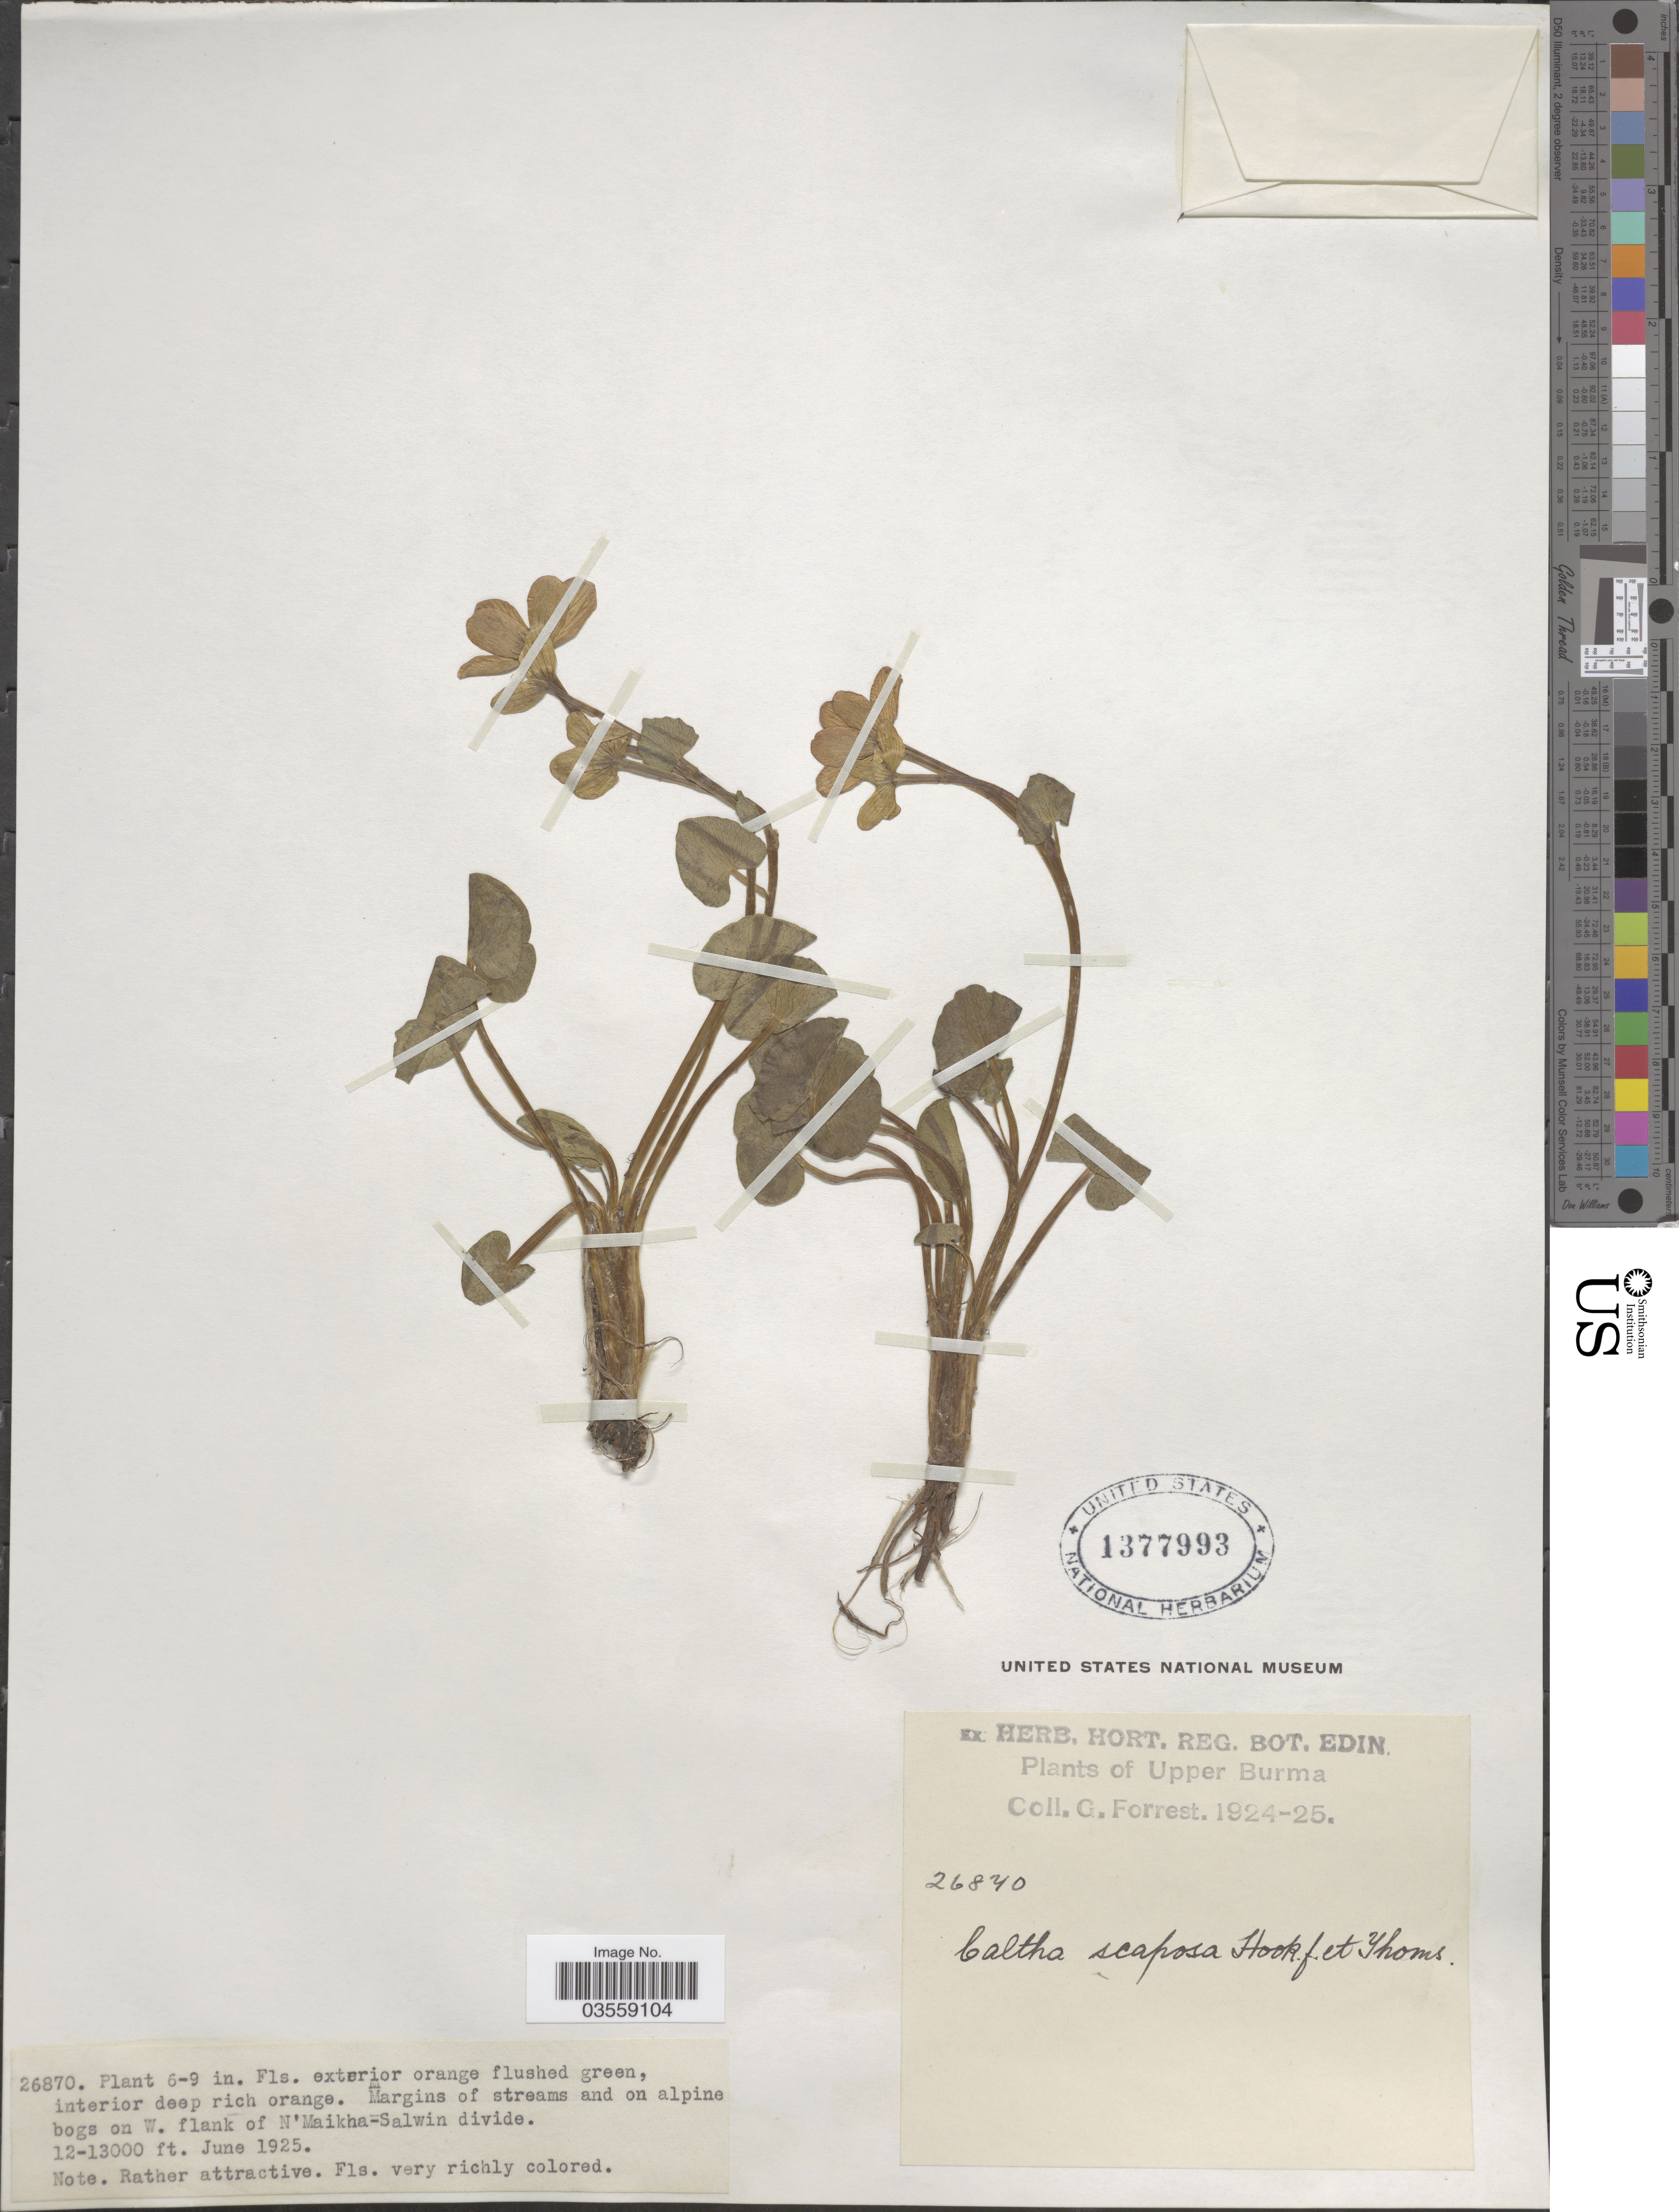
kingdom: Plantae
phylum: Tracheophyta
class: Magnoliopsida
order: Ranunculales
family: Ranunculaceae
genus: Caltha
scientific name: Caltha scaposa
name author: Hook. f. & Thoms.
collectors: G. Forrest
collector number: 26870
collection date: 1925-06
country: Myanmar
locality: Upper Burma. Margins of streams and on alpine bogs on W. flank of N'Maikha-Salwin divide.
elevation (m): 3658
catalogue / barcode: US 1377993